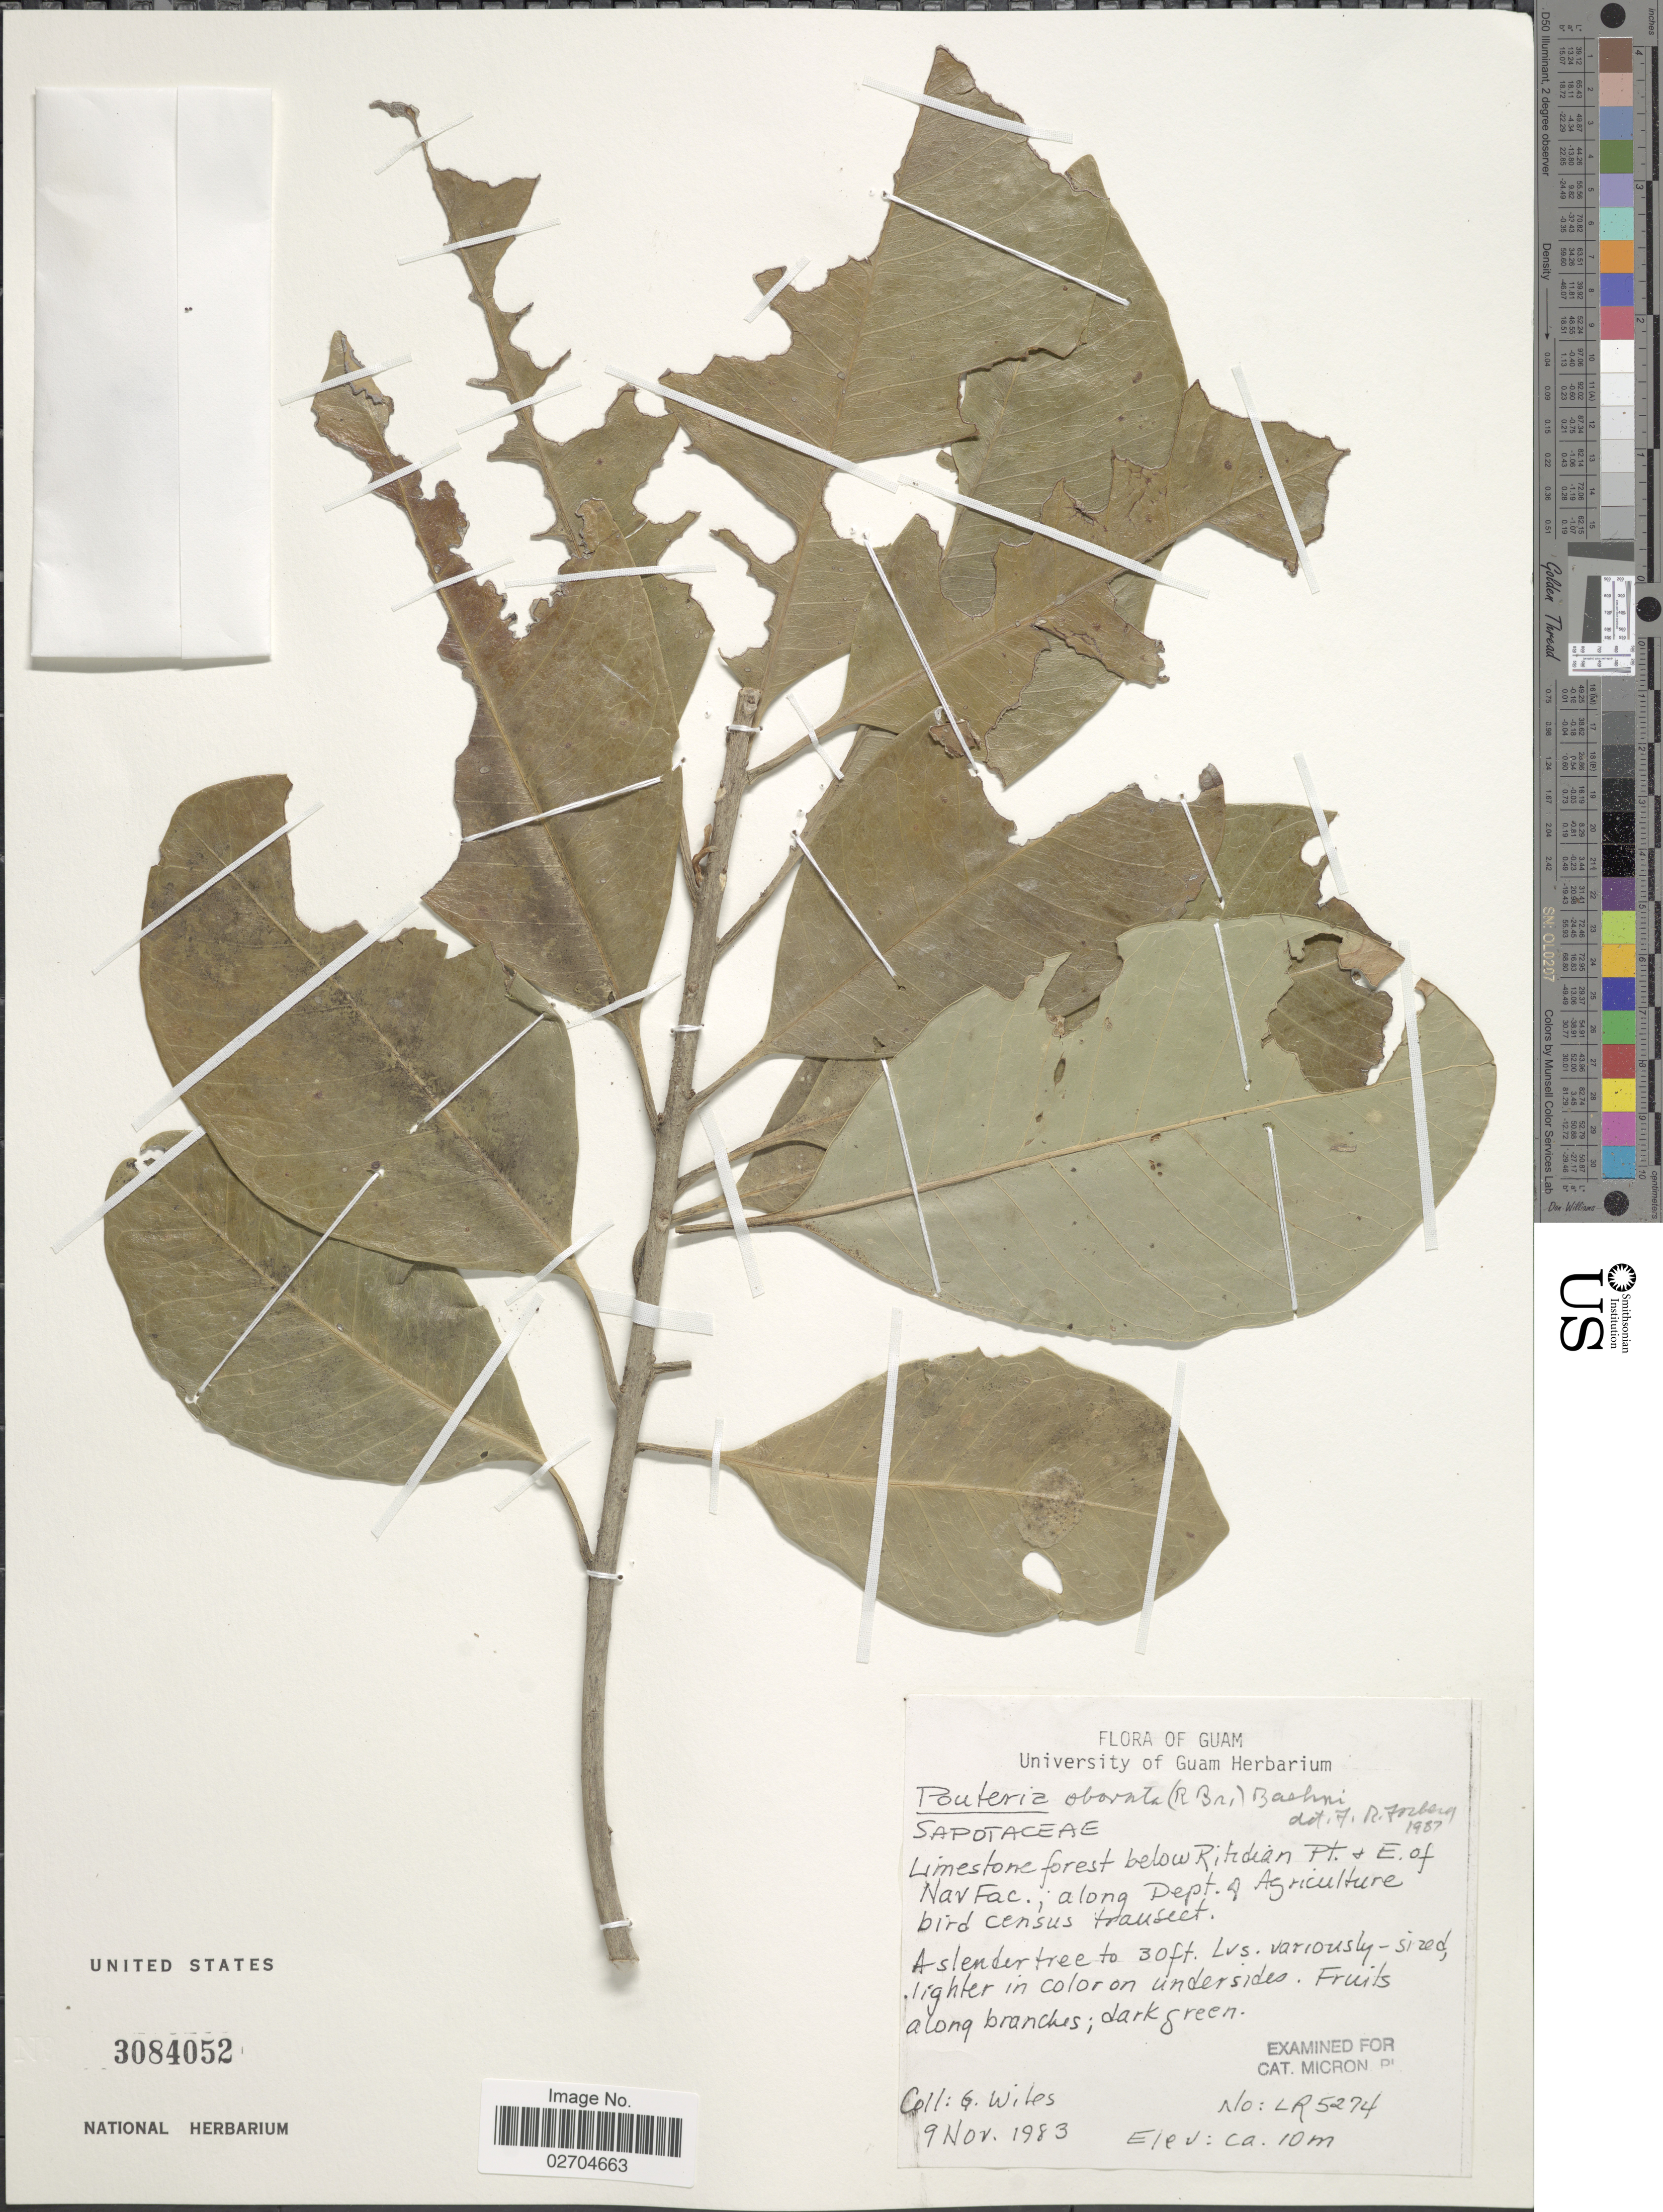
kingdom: Plantae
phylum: Tracheophyta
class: Magnoliopsida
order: Ericales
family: Sapotaceae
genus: Planchonella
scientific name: Planchonella obovata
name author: (R. Br.) Pierre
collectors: G. Wiles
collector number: LR 5274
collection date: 1983-11-09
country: Guam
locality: Forest below Ritidian Pt. & E. of NavFac; along Dept. of Agriculture bird census transect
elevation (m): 10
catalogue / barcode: US 3084052